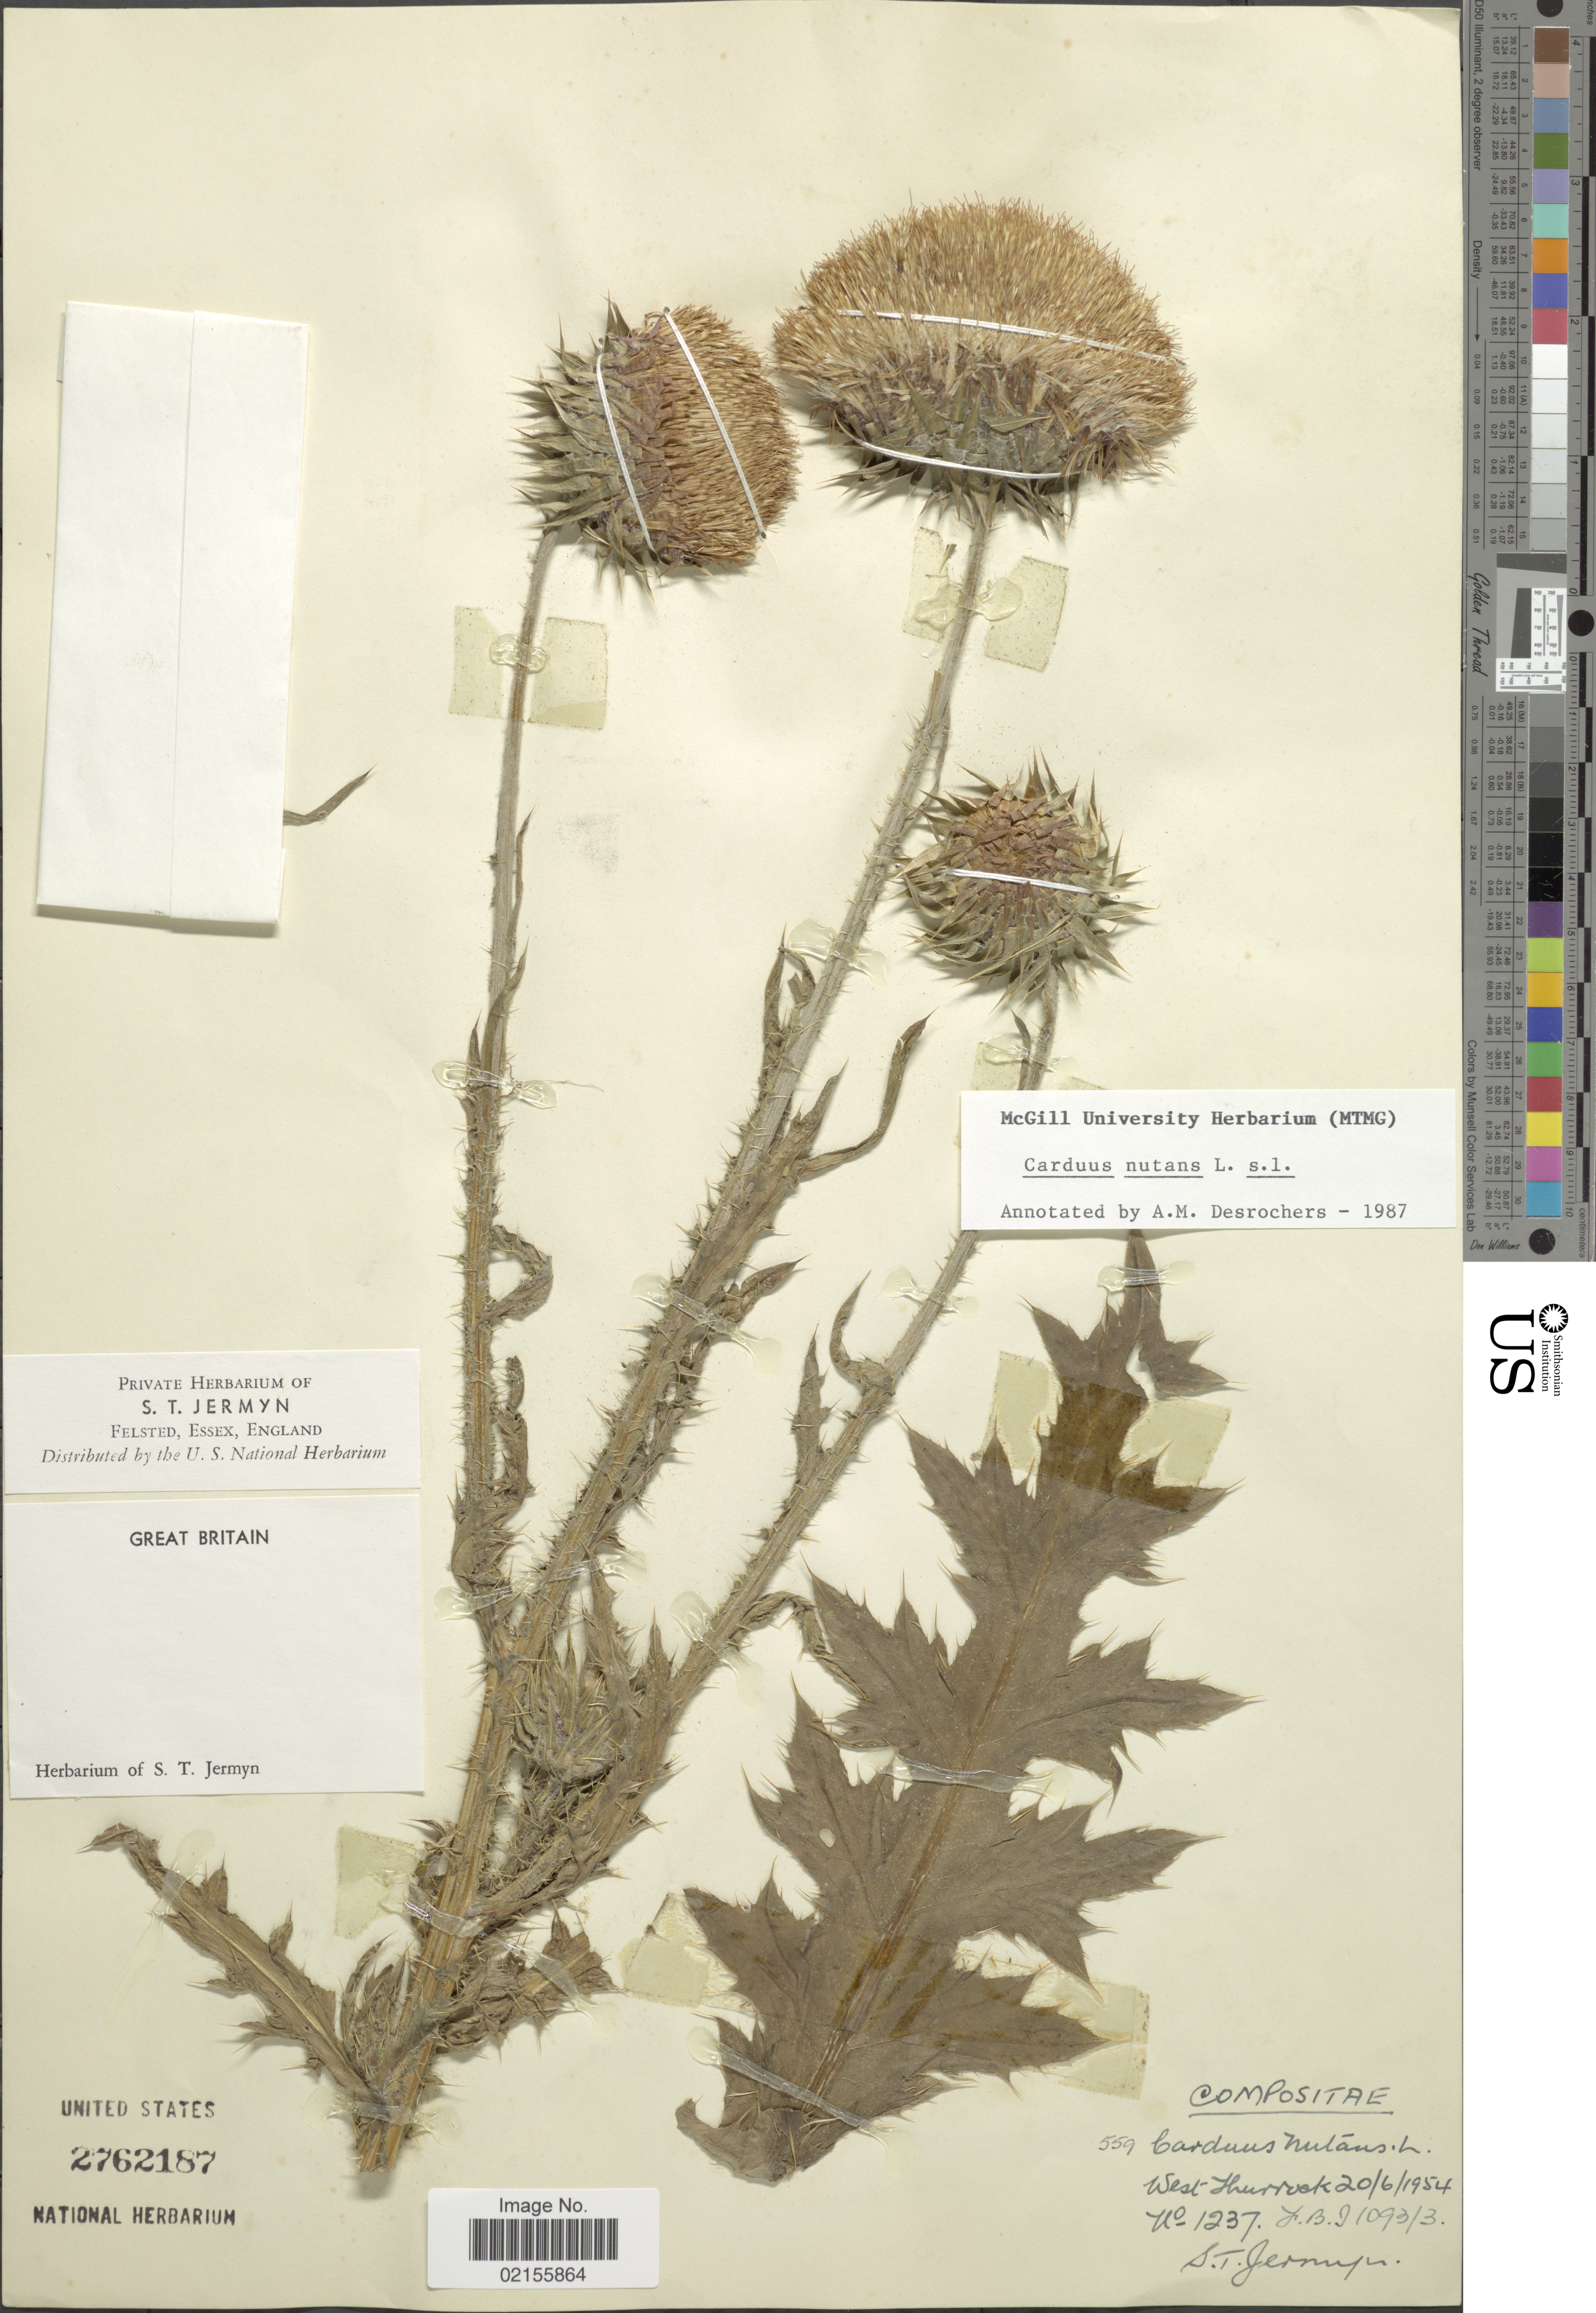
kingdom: Plantae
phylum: Tracheophyta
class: Magnoliopsida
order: Asterales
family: Asteraceae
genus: Carduus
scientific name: Carduus nutans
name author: L.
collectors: S. Jermyn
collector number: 1237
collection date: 1954-06-20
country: United Kingdom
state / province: England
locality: Great Britain, W. Thurrock, Essex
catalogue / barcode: US 2762187